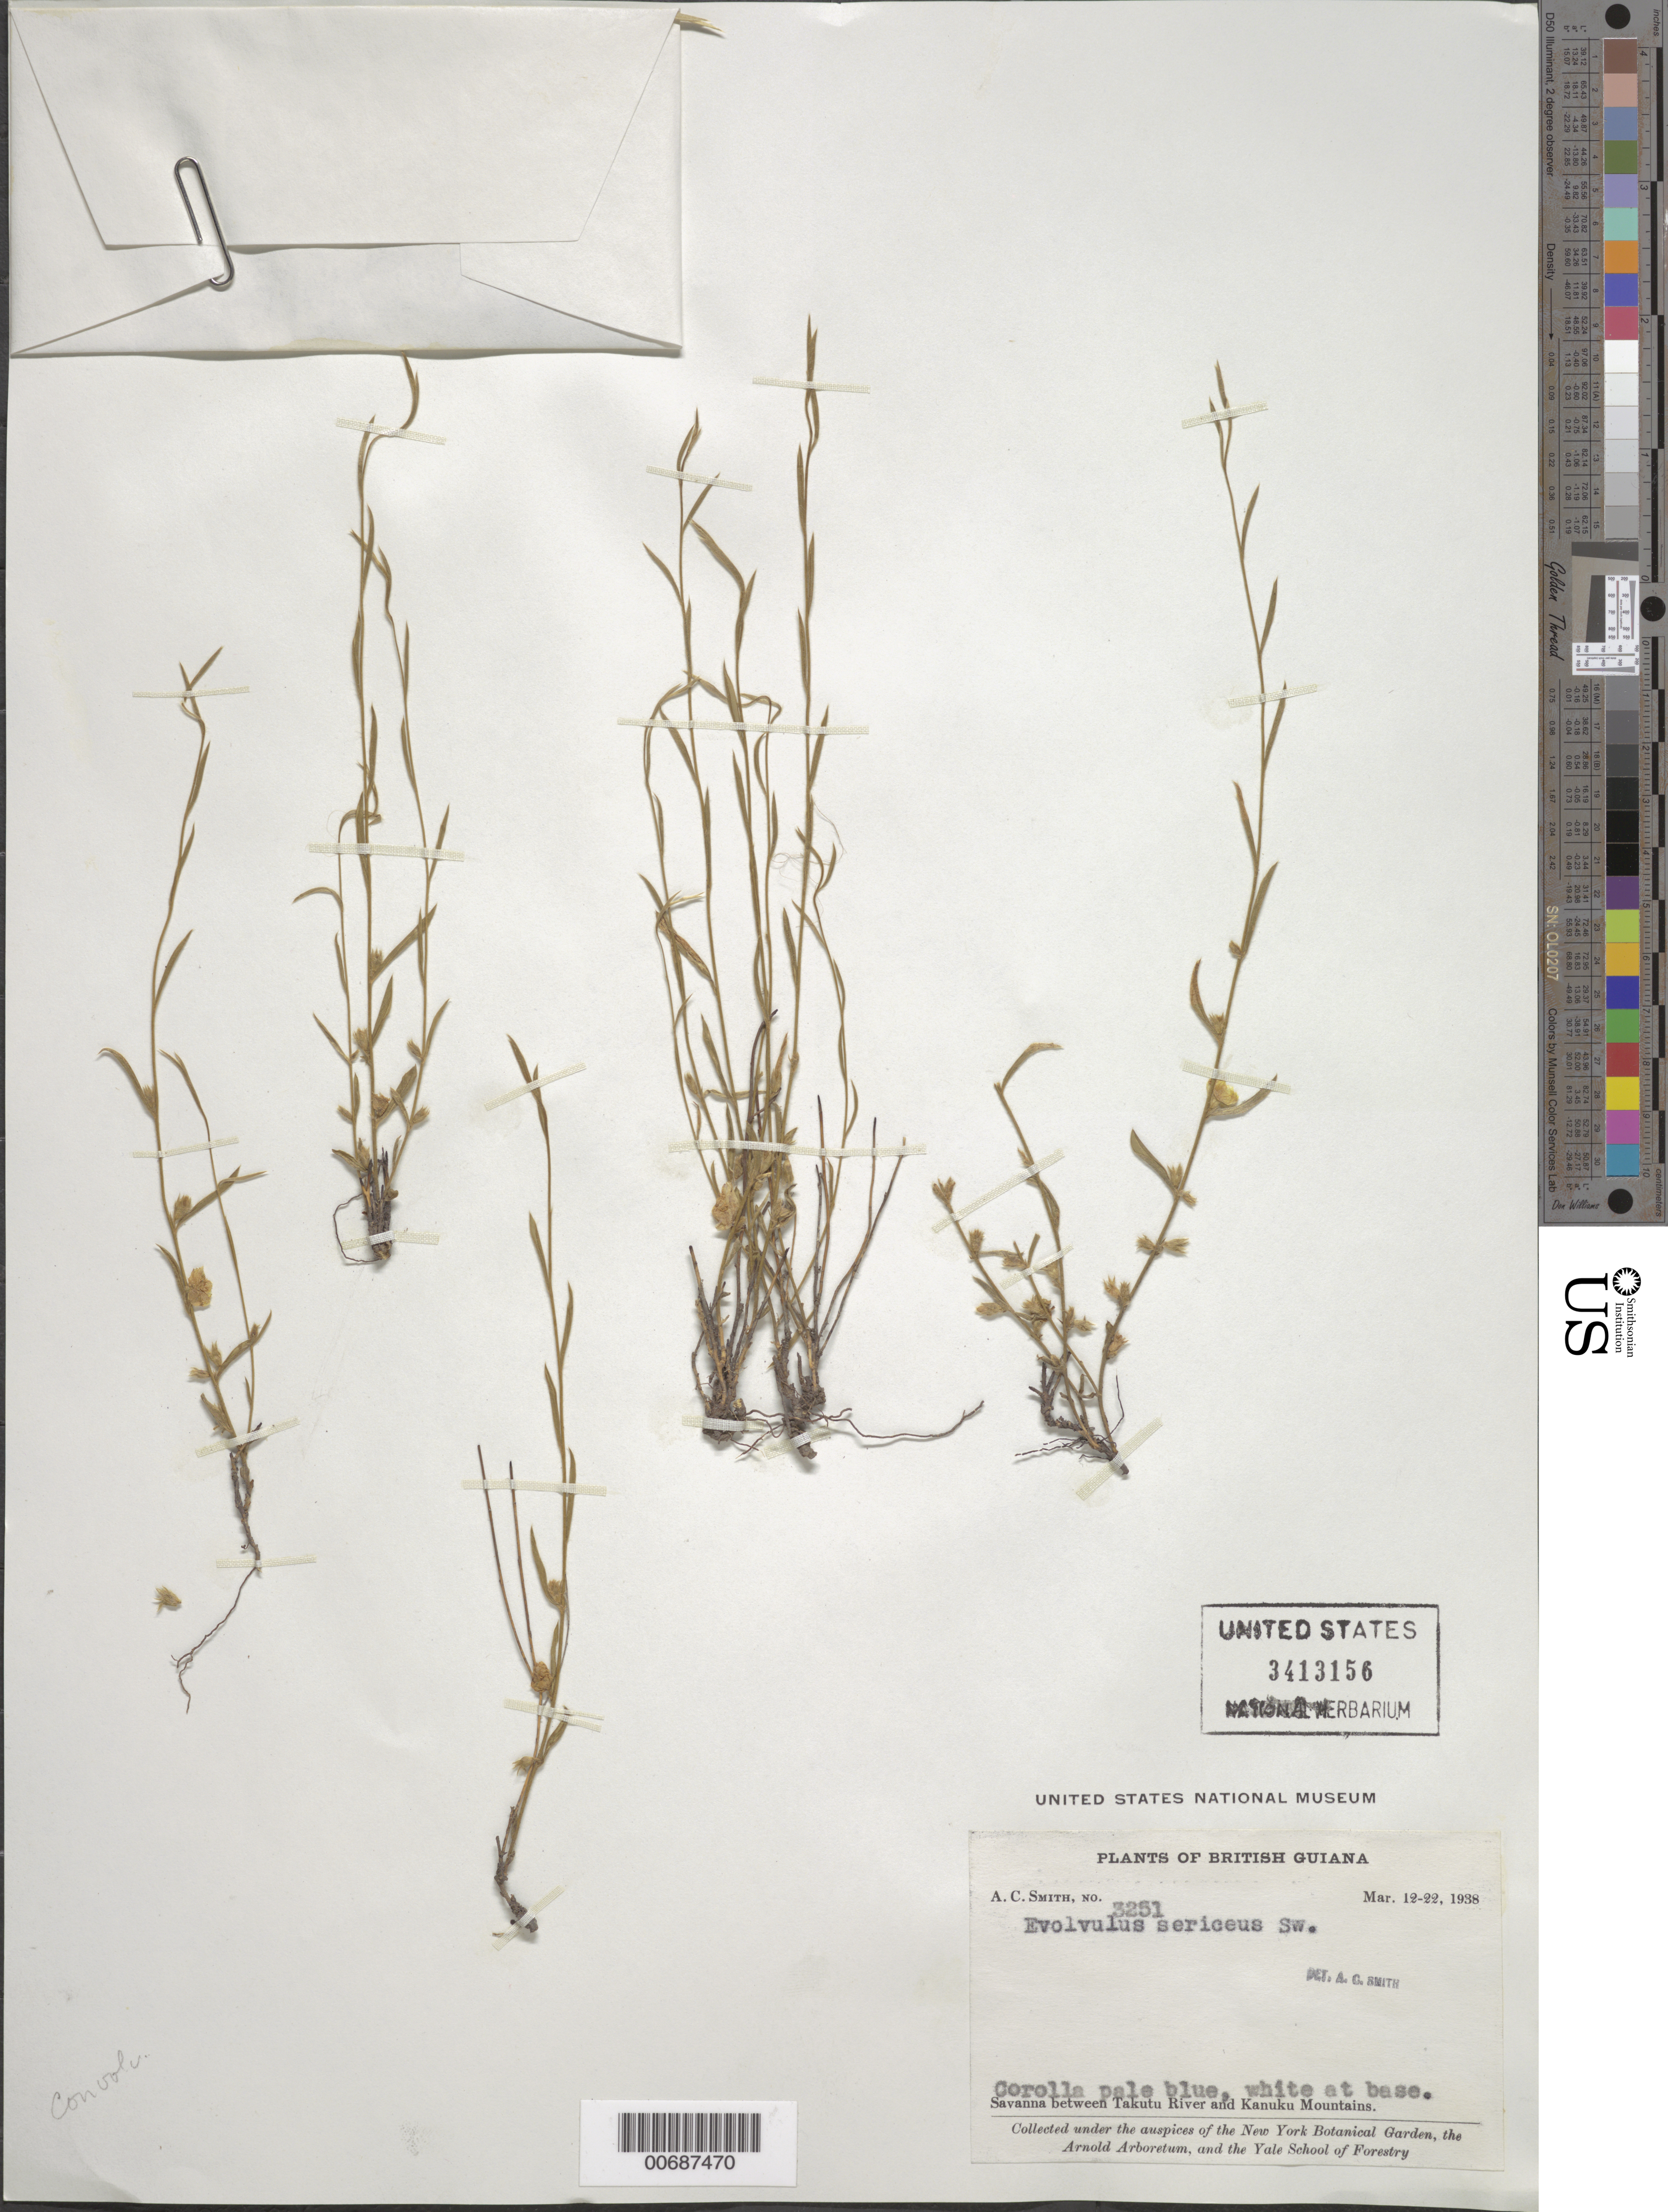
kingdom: Plantae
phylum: Tracheophyta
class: Magnoliopsida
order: Solanales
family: Convolvulaceae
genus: Evolvulus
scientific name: Evolvulus sericeus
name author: Sw.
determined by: Smith, A. C.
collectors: A. C. Smith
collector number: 3251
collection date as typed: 12-Mar-38 to 22-Mar-38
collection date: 1938-03-12/1938-03-22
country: Guyana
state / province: U. Takutu-U. Essequibo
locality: Kanuku Mts., savanna betw. mts. and Takutu R.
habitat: Savanna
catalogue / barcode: US 3413156